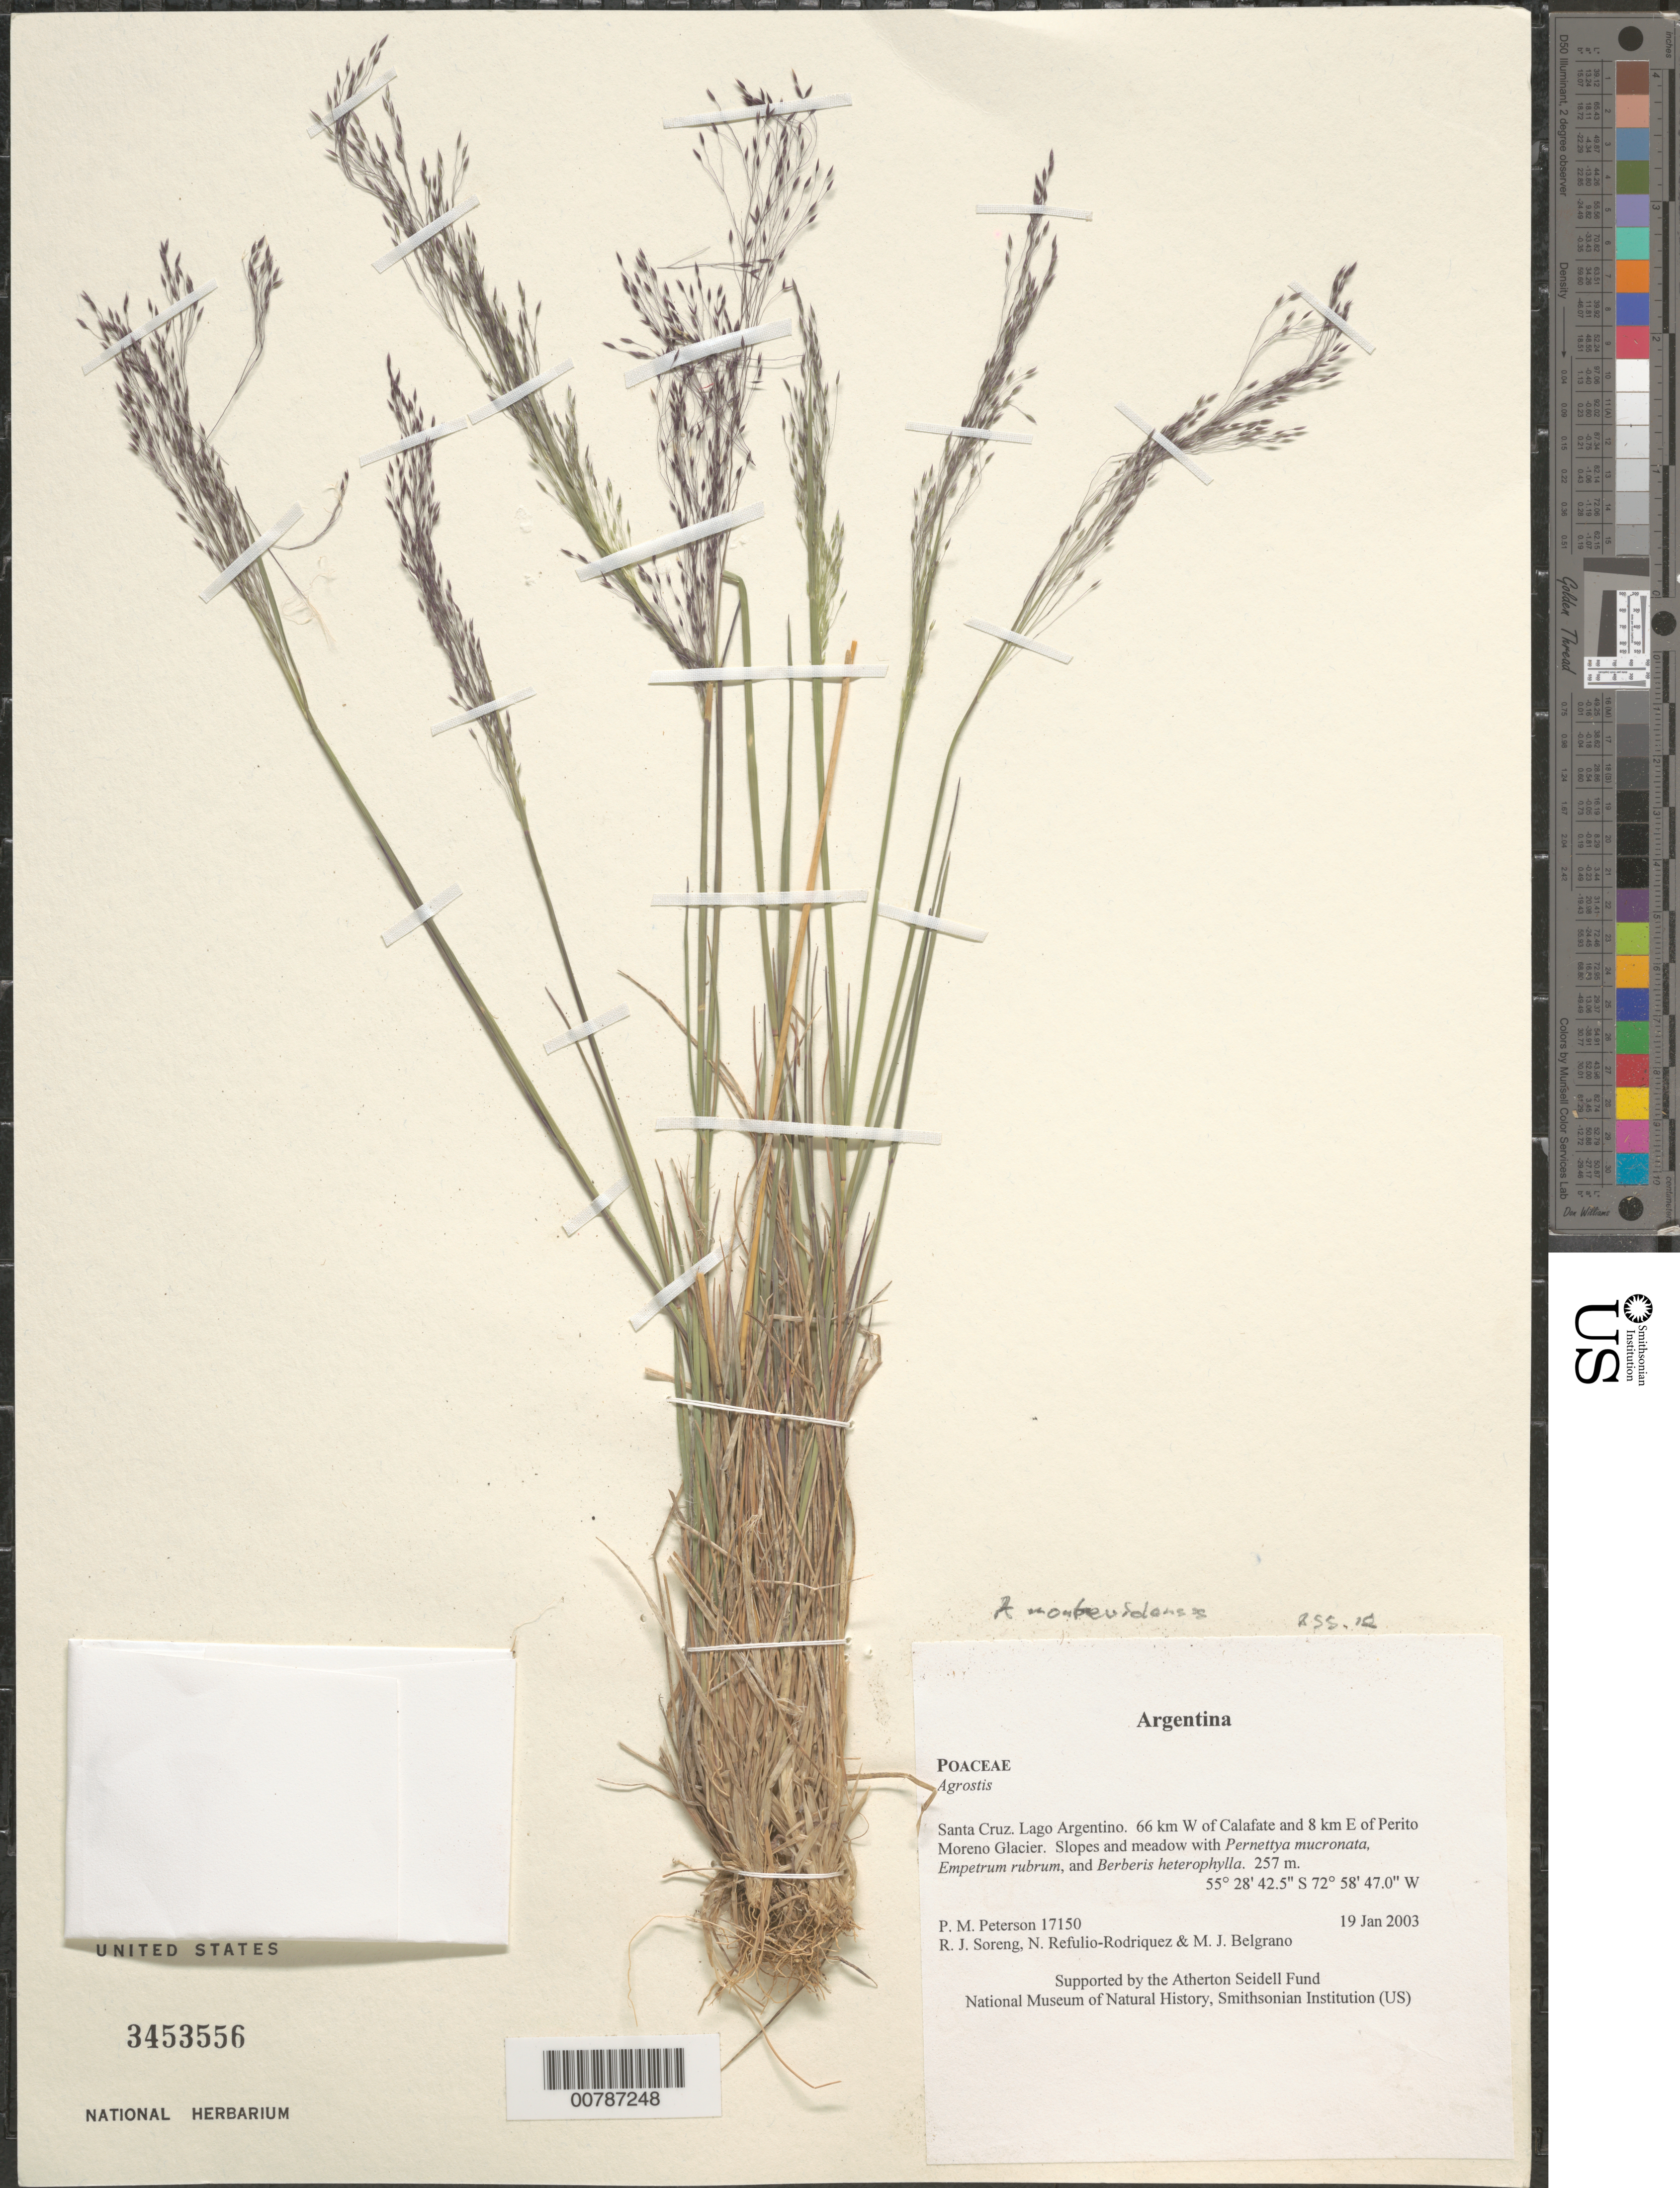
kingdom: Plantae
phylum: Tracheophyta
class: Liliopsida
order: Poales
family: Poaceae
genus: Agrostis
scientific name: Agrostis montevidensis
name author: A. Spreng. ex Nees in Mart.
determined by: Soreng, Robert J., Research Associate (BOT), Smithsonian Institution - National Museum of Natural History (UNITED STATES)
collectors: P. M. Peterson, R. J. Soreng, N. Refulio-Rodríguez & M. Belgrano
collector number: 17150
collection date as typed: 19 Jan 2003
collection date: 2003-01-19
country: Argentina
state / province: Santa Cruz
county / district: Lago Argentino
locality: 66 km W of Calafate and 8 km E of Perito Moreno Glacier. Slopes and meadow with Pernettya mucronata, Empetrum rubrum, and Berberis heterophylla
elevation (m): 257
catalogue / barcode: US 3453556